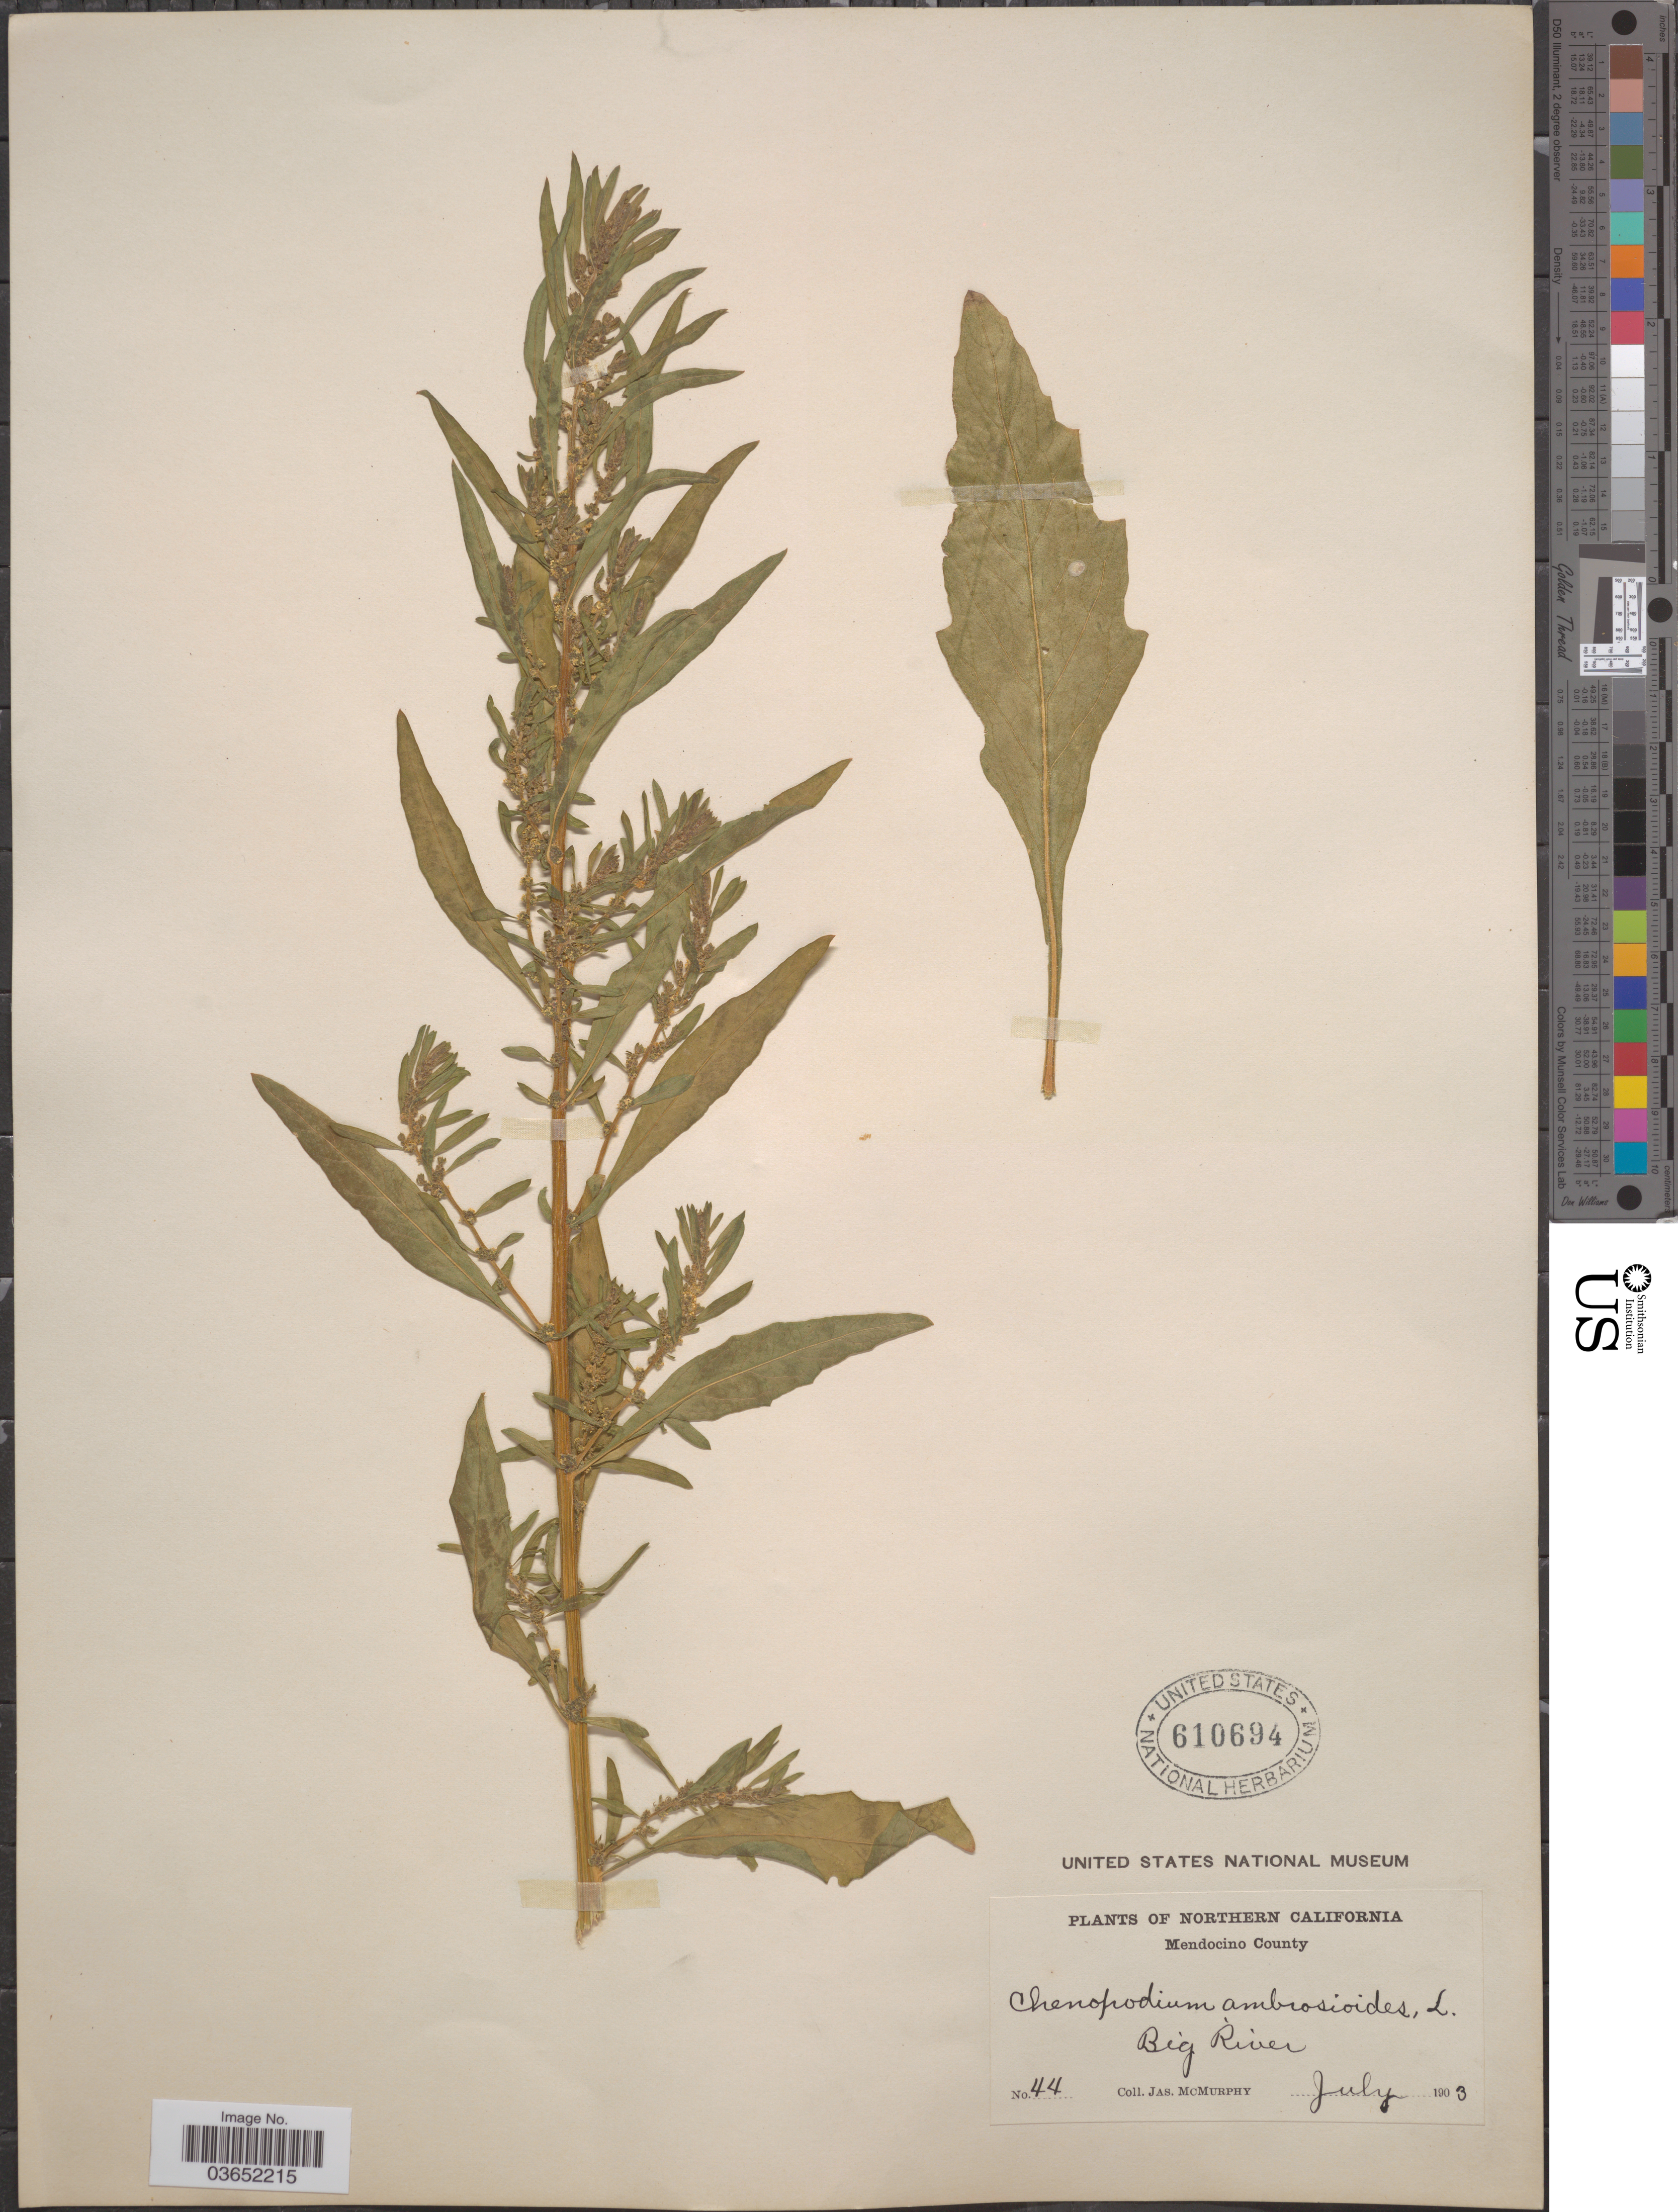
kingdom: Plantae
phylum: Tracheophyta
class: Magnoliopsida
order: Caryophyllales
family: Amaranthaceae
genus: Chenopodium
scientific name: Chenopodium ambrosioides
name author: L.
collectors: J. McMurphy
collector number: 44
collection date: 1903-07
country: United States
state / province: California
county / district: Mendocino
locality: Northern California. Mendocino County. Big River.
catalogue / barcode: US 610694